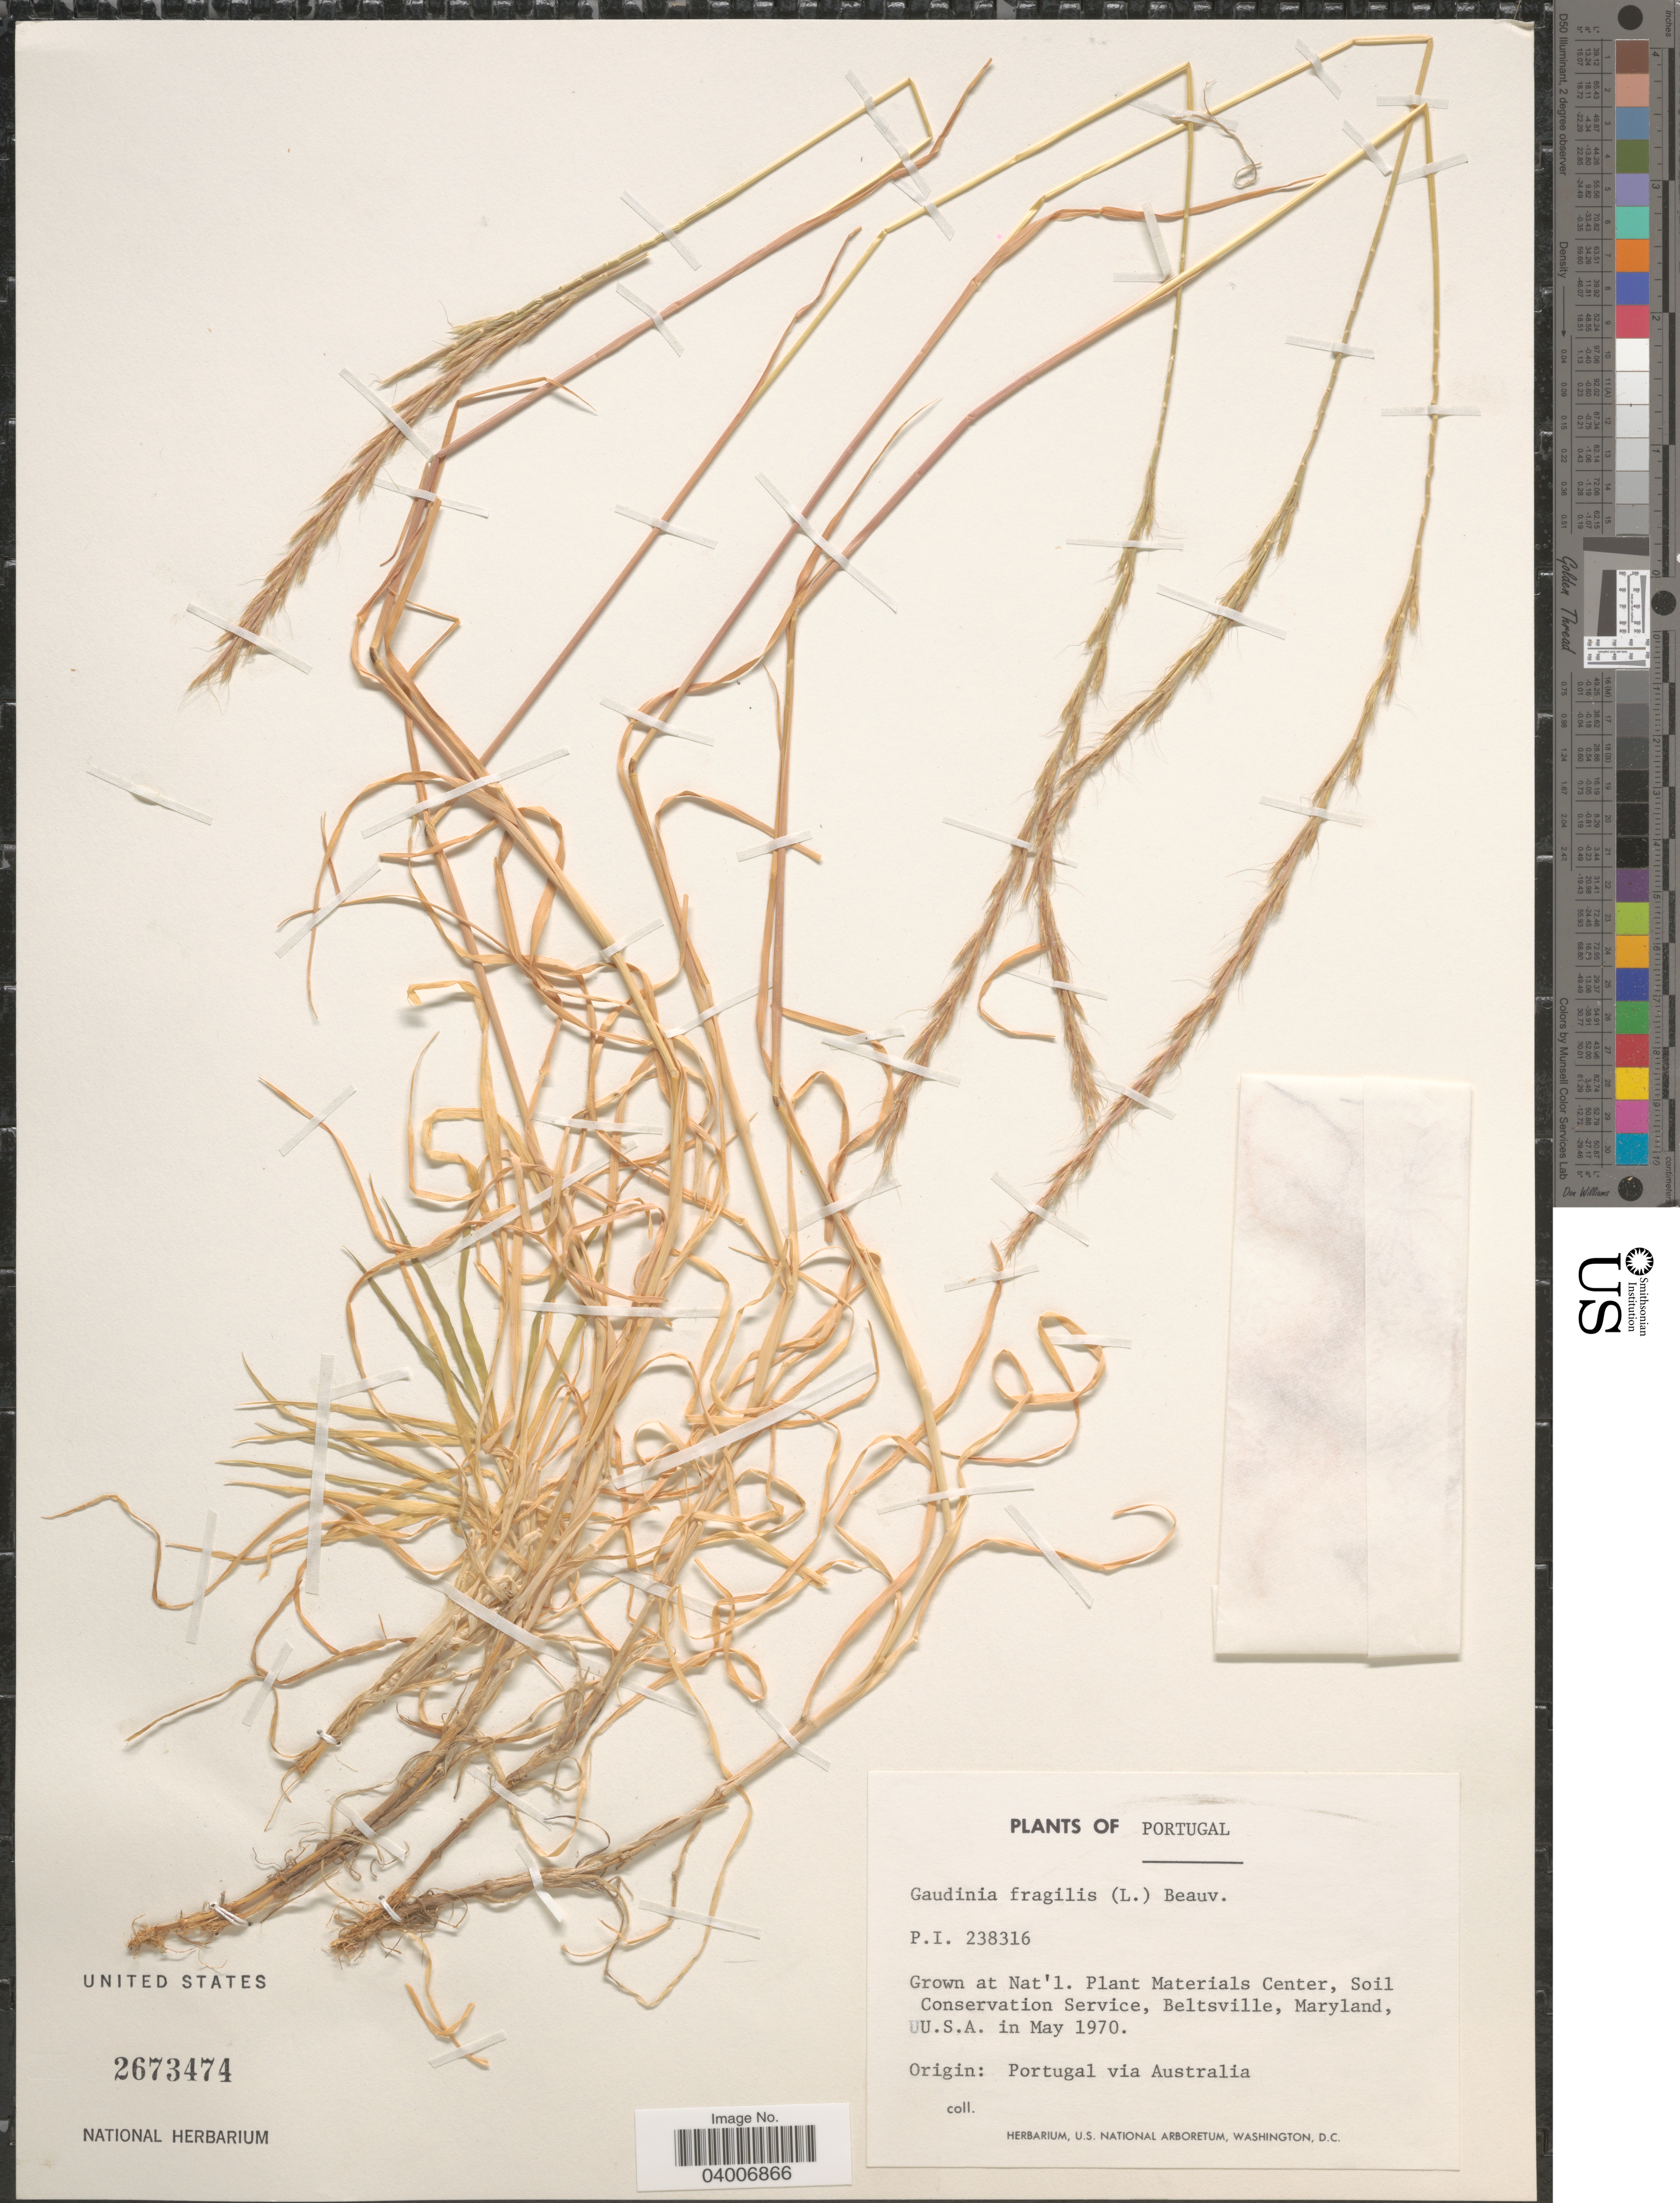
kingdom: Plantae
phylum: Tracheophyta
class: Liliopsida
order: Poales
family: Poaceae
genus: Gaudinia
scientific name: Gaudinia fragilis var. fragilis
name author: (L.) P. Beauv.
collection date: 1970-05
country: United States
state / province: Maryland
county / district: Prince George's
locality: At Nat'l. Plant Materials Center, Soil Conservation Service, Beltsville.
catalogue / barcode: US 2673474